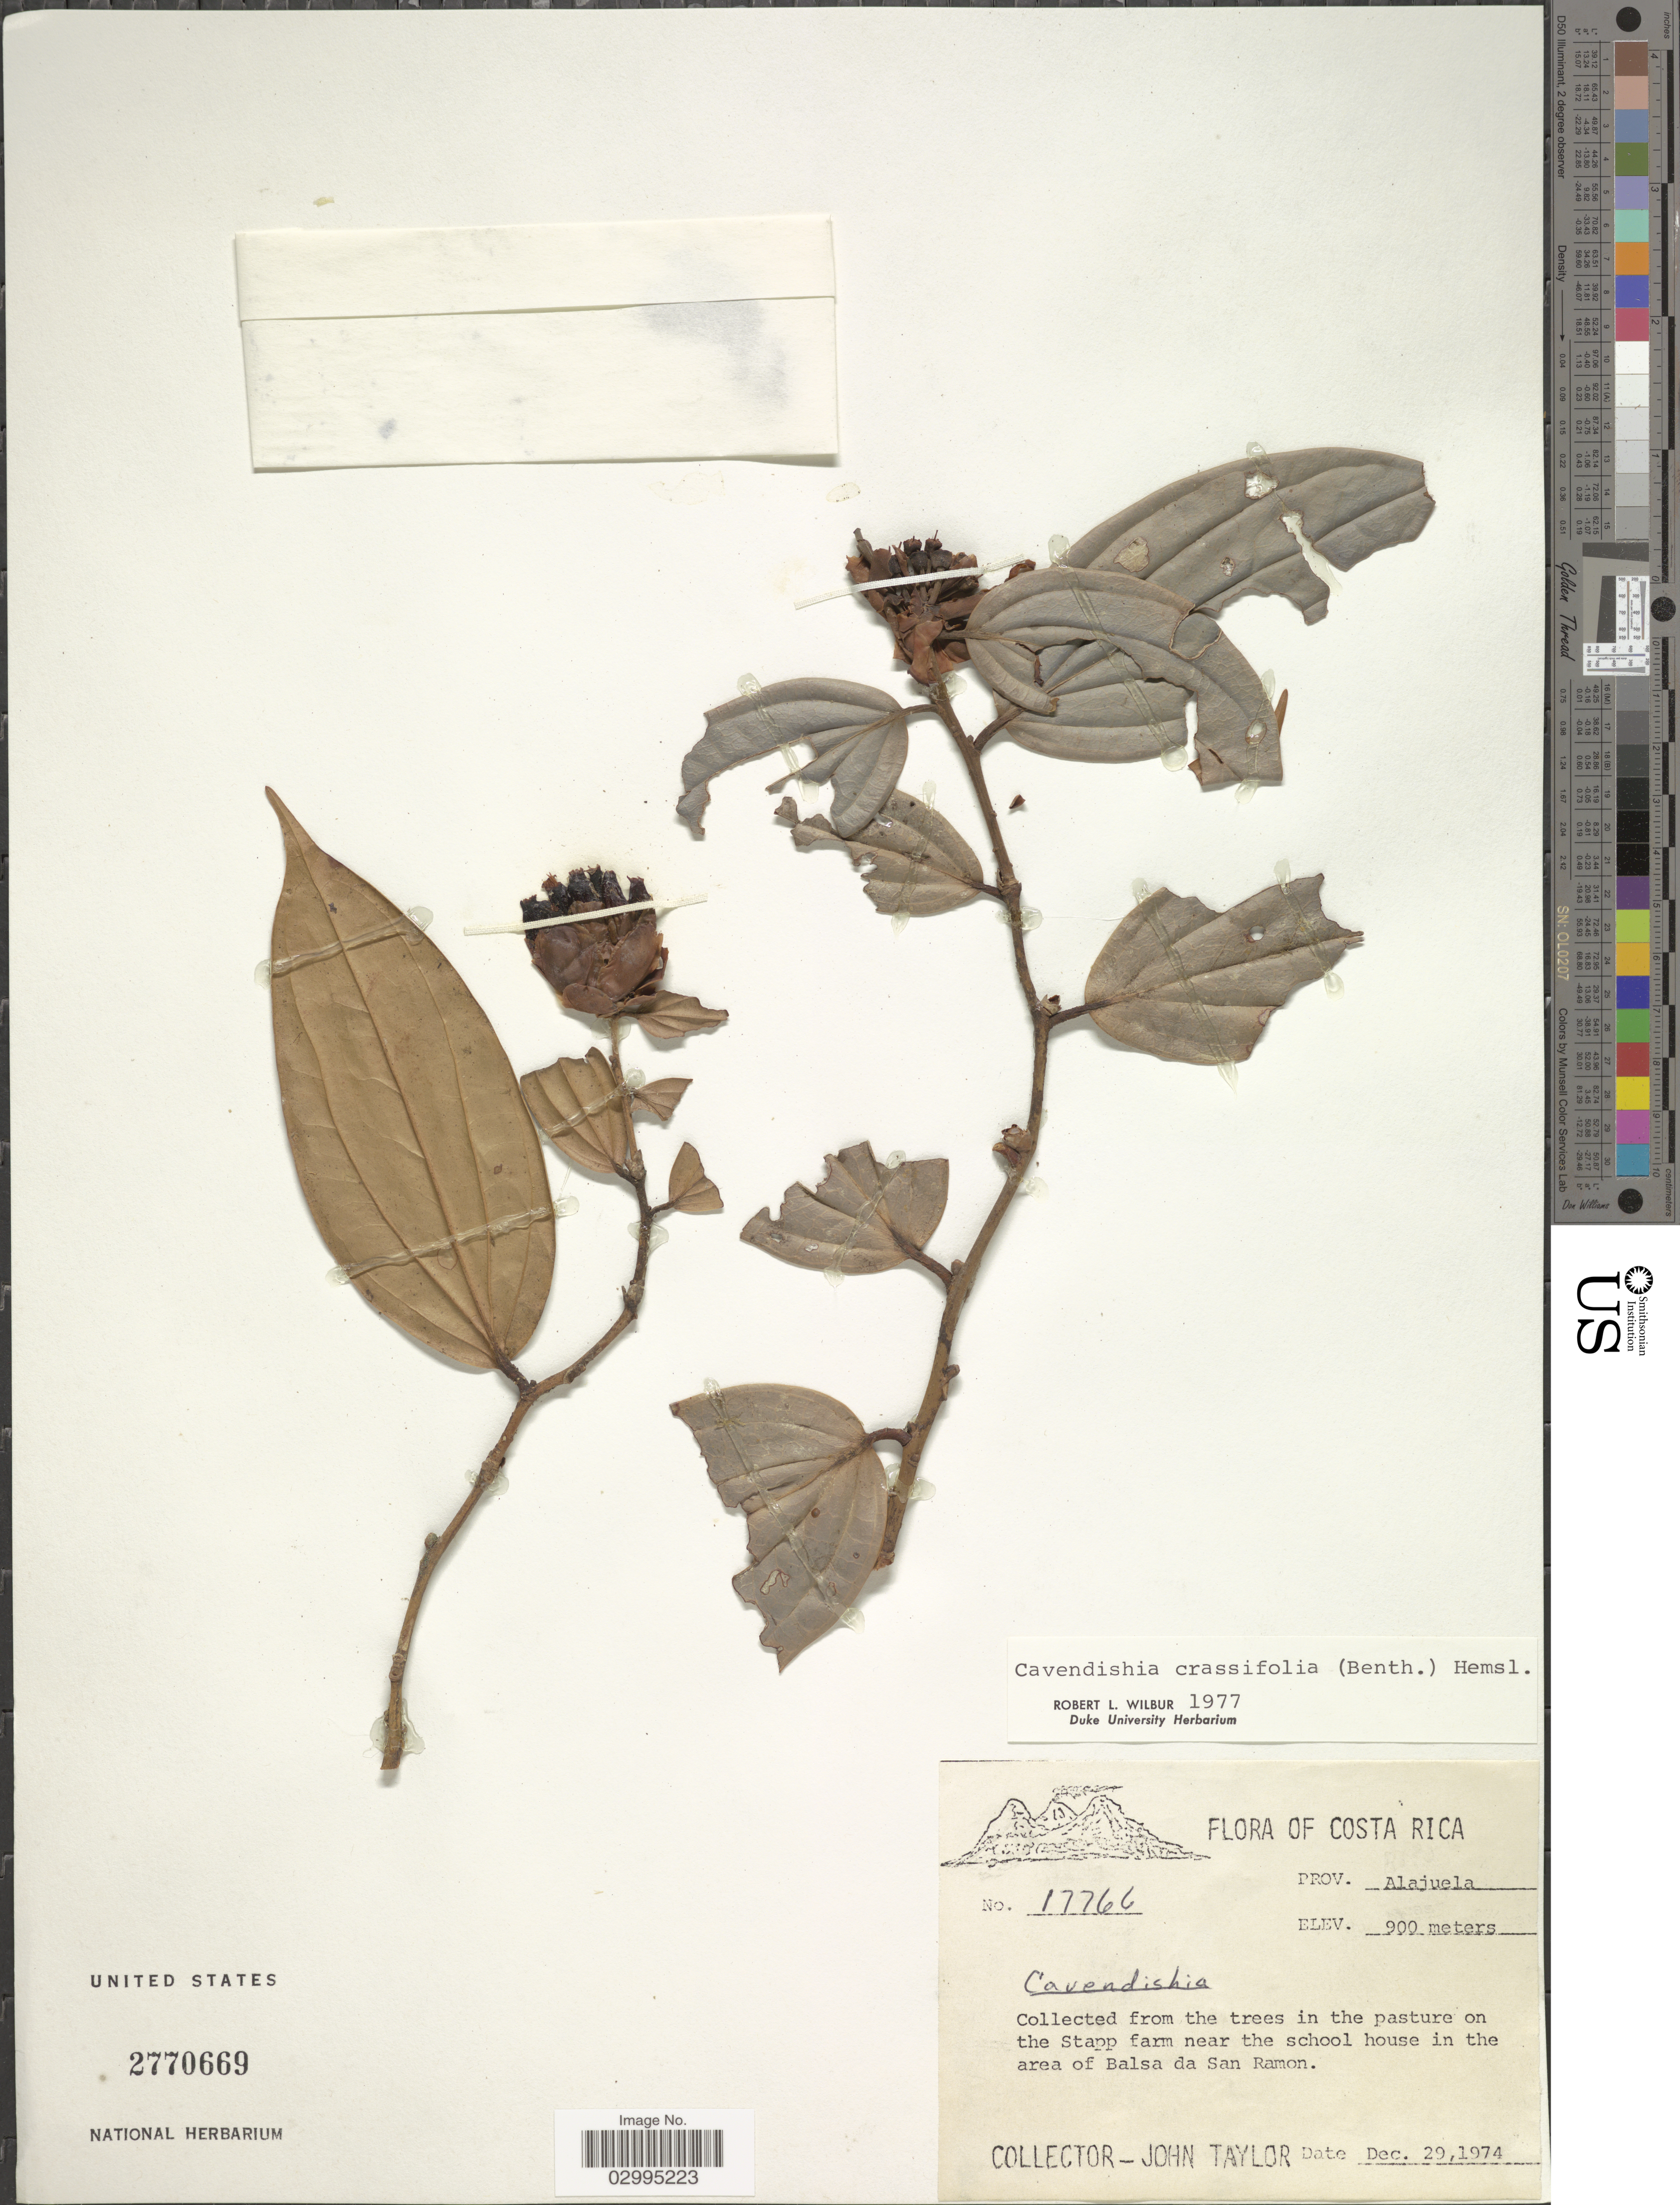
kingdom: Plantae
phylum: Tracheophyta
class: Magnoliopsida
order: Ericales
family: Ericaceae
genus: Cavendishia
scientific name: Cavendishia crassifolia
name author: (Benth.) Hemsl.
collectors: J. Taylor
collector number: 17766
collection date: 1974-12-29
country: Costa Rica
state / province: Alajuela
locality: On the Stapp farm near the school house in the area of Balsa da San Ramon.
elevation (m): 900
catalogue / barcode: US 2770669